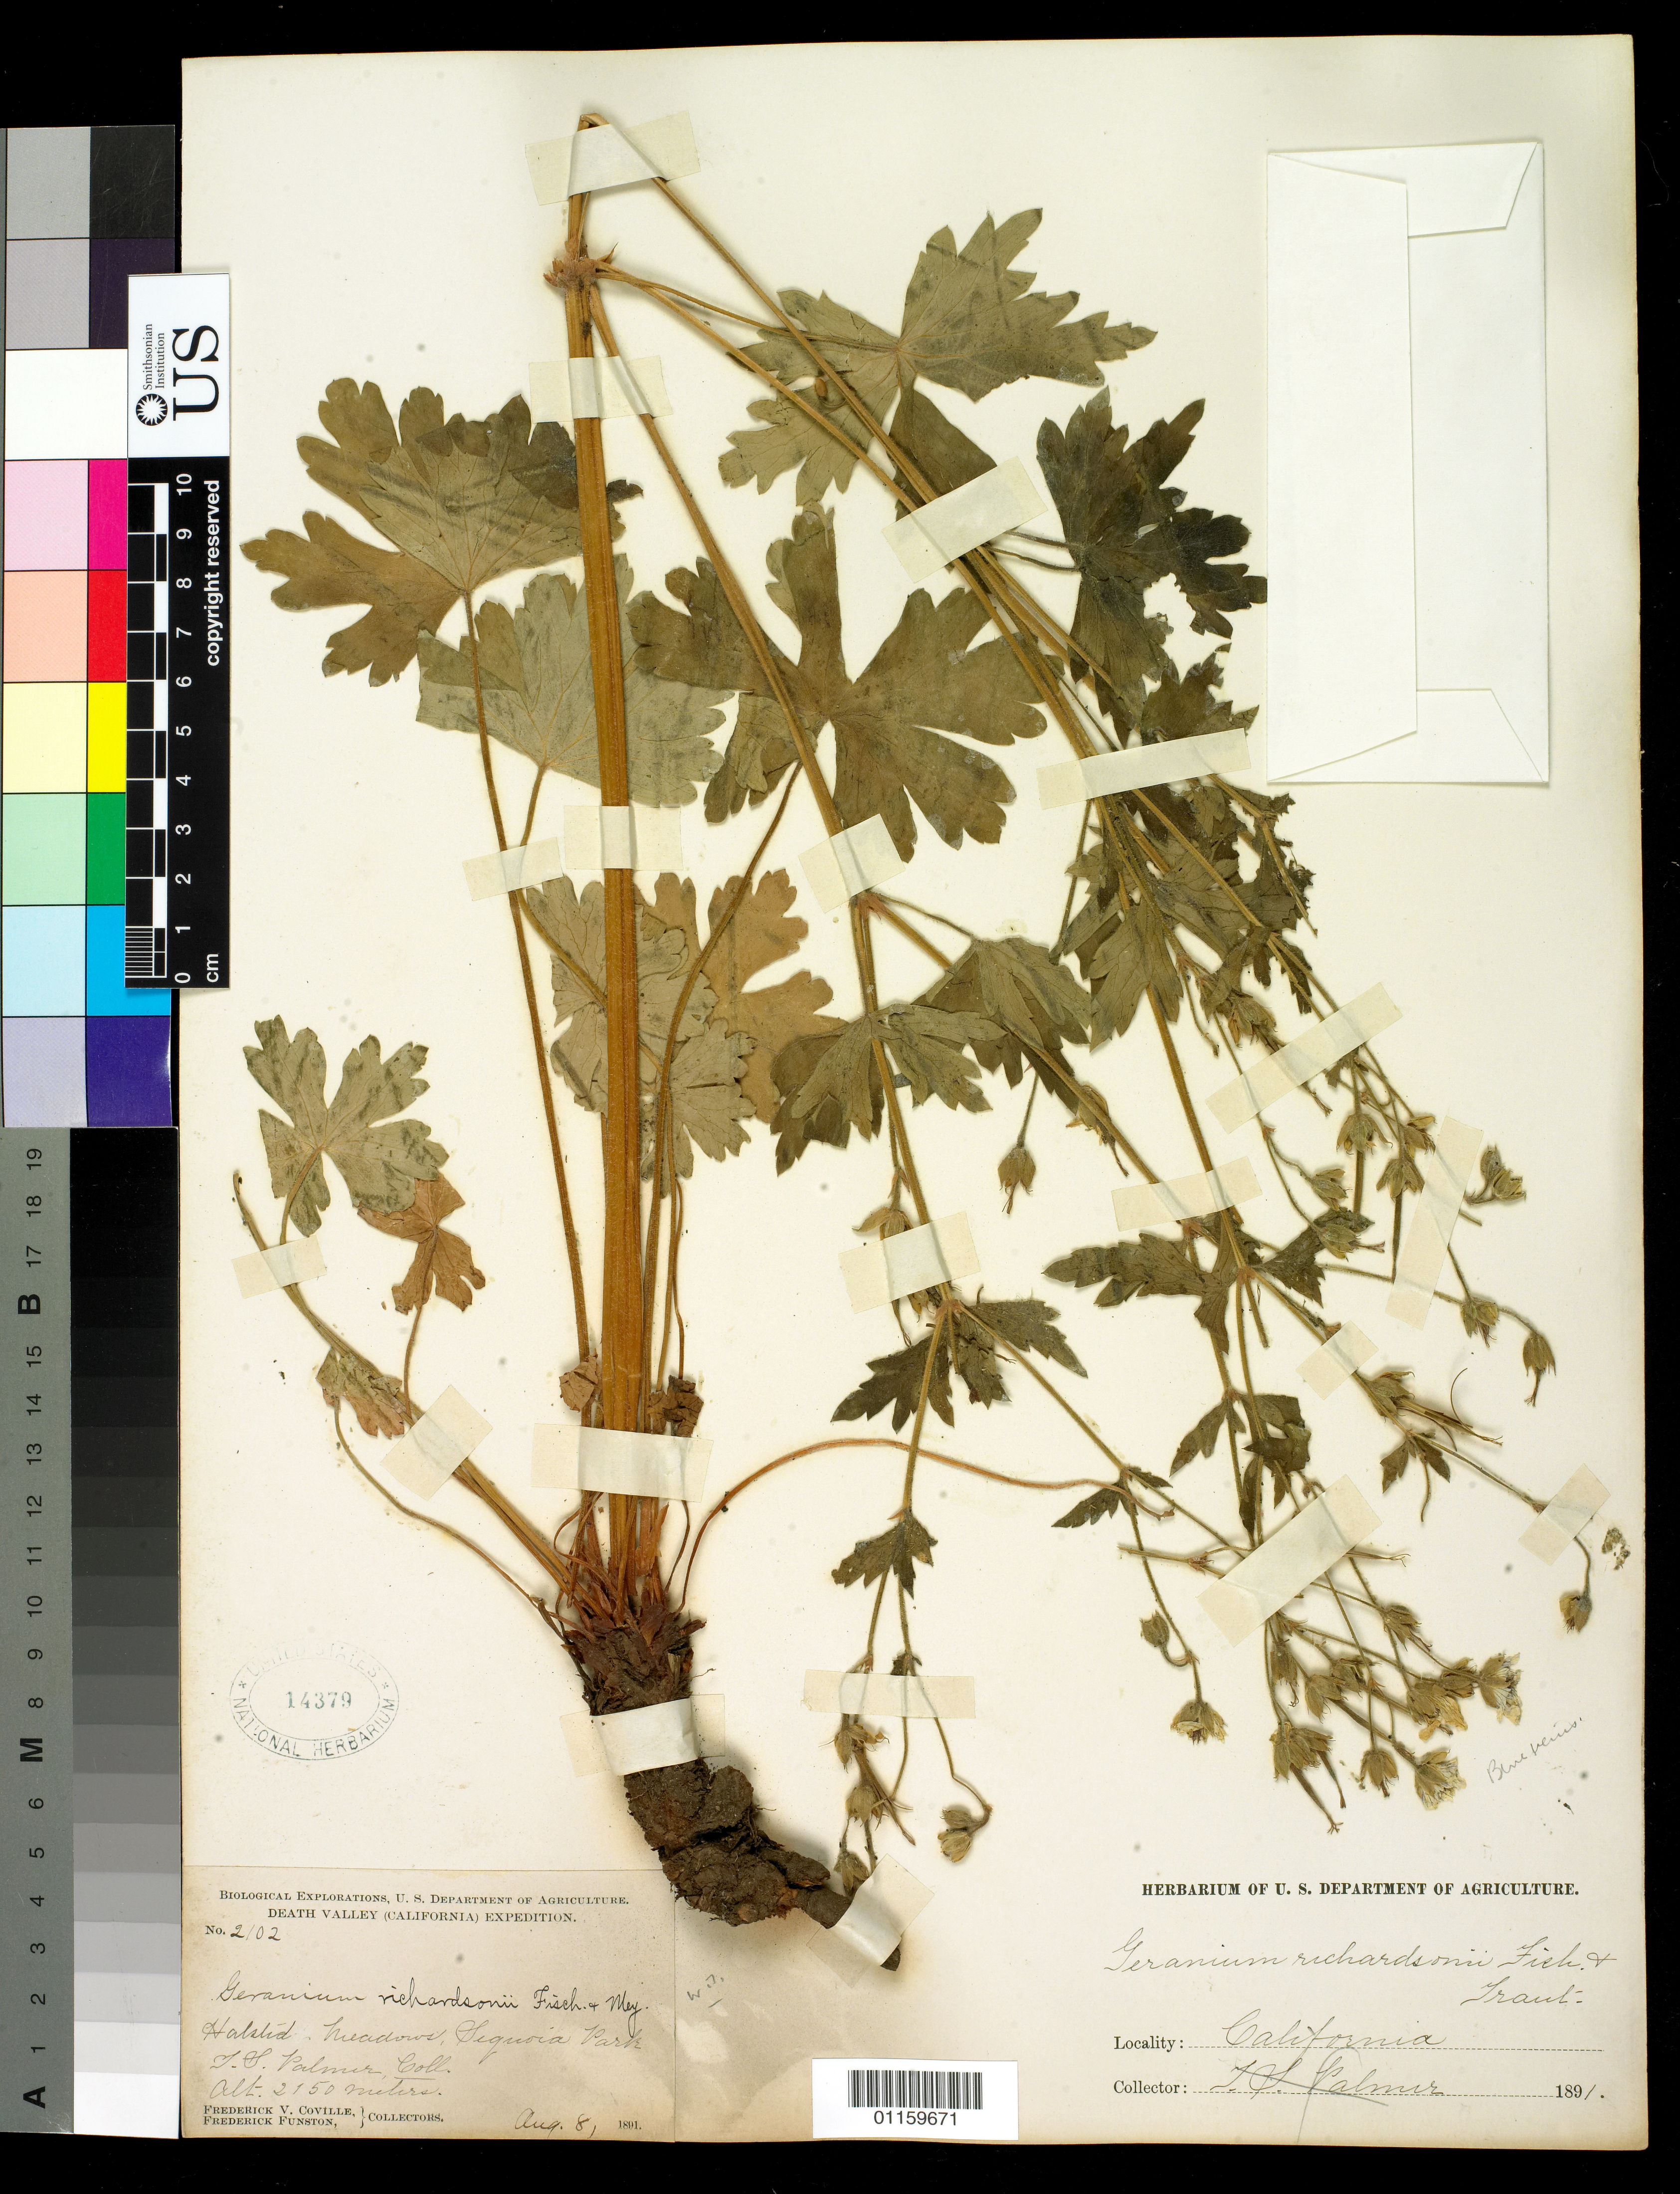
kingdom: Plantae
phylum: Tracheophyta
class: Magnoliopsida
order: Geraniales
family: Geraniaceae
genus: Geranium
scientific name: Geranium richardsonii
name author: Fisch. & Trautv.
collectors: T. S. Palmer, F. V. Coville & F. Funston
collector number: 2102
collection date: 1891-08-08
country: United States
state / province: California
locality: Halstead Meadow, Sequoia Park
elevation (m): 655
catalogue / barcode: US 14379